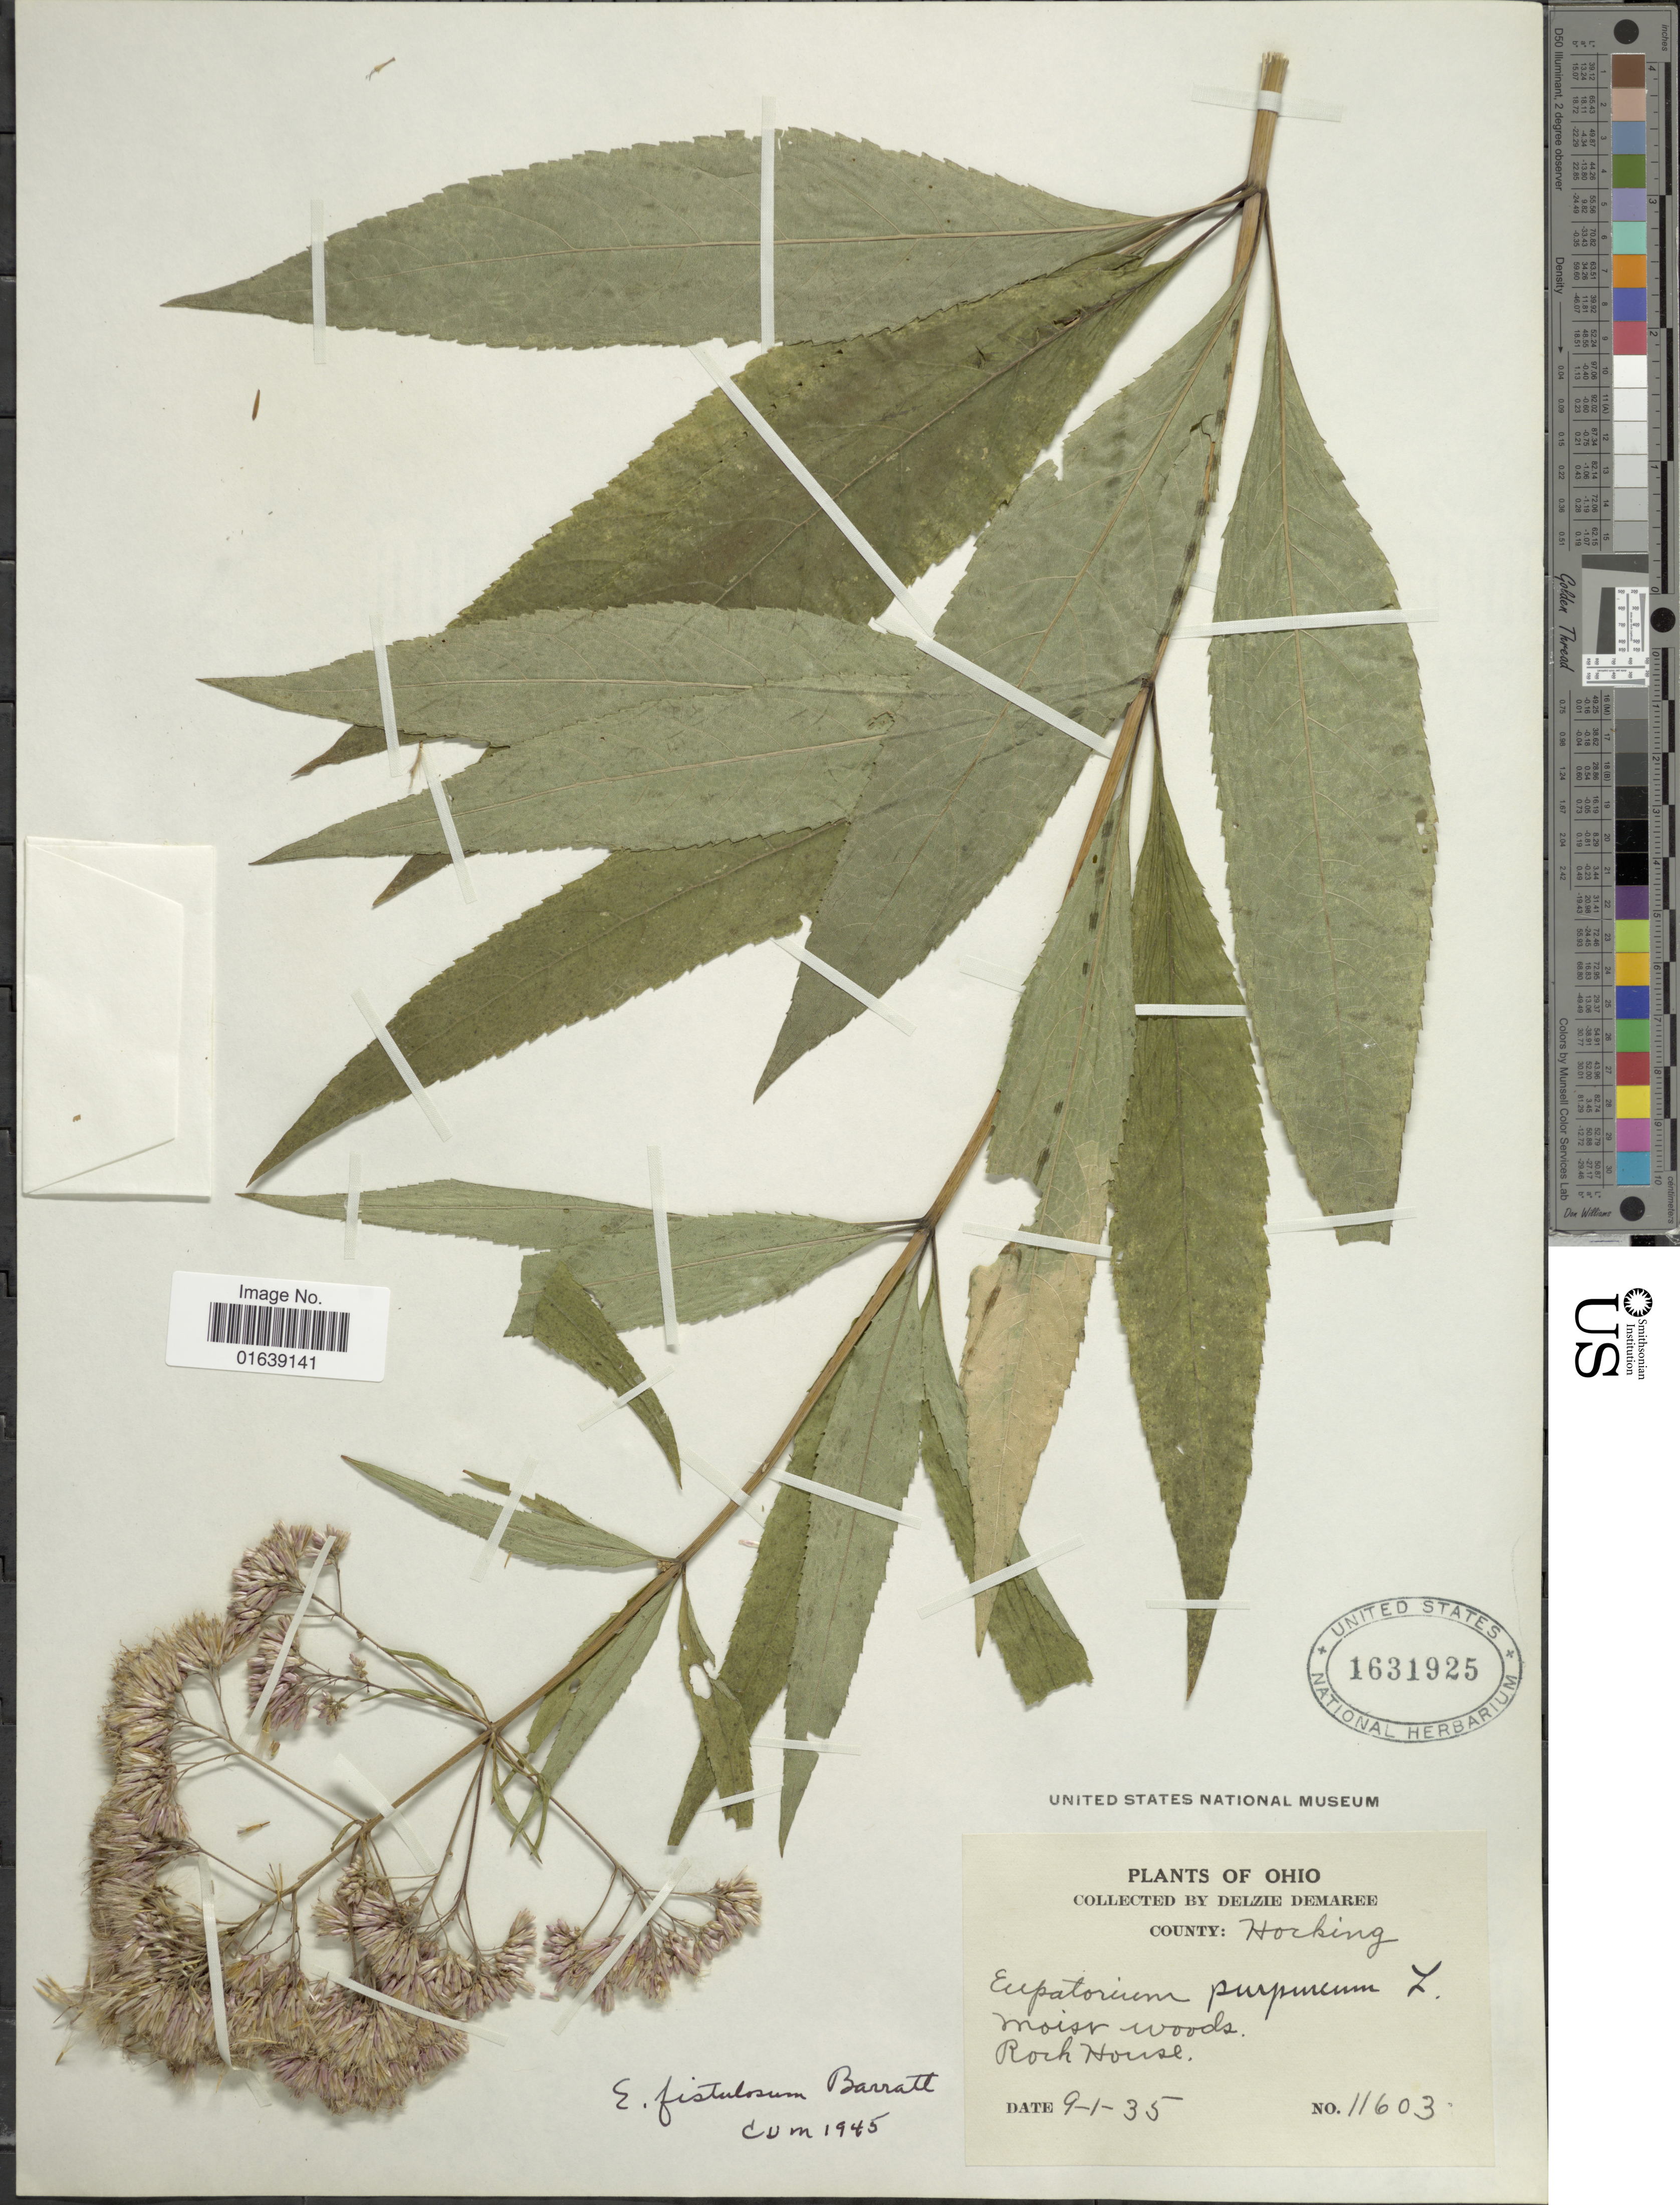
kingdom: Plantae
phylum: Tracheophyta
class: Magnoliopsida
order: Asterales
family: Asteraceae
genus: Eupatorium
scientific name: Eupatorium fistulosum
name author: Barratt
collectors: D. Demaree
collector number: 11603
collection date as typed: Transcribed d/m/y: 1/9/35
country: United States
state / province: Ohio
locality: Ohio. County: Hocking. moist woods Rock House.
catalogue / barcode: US 1631925